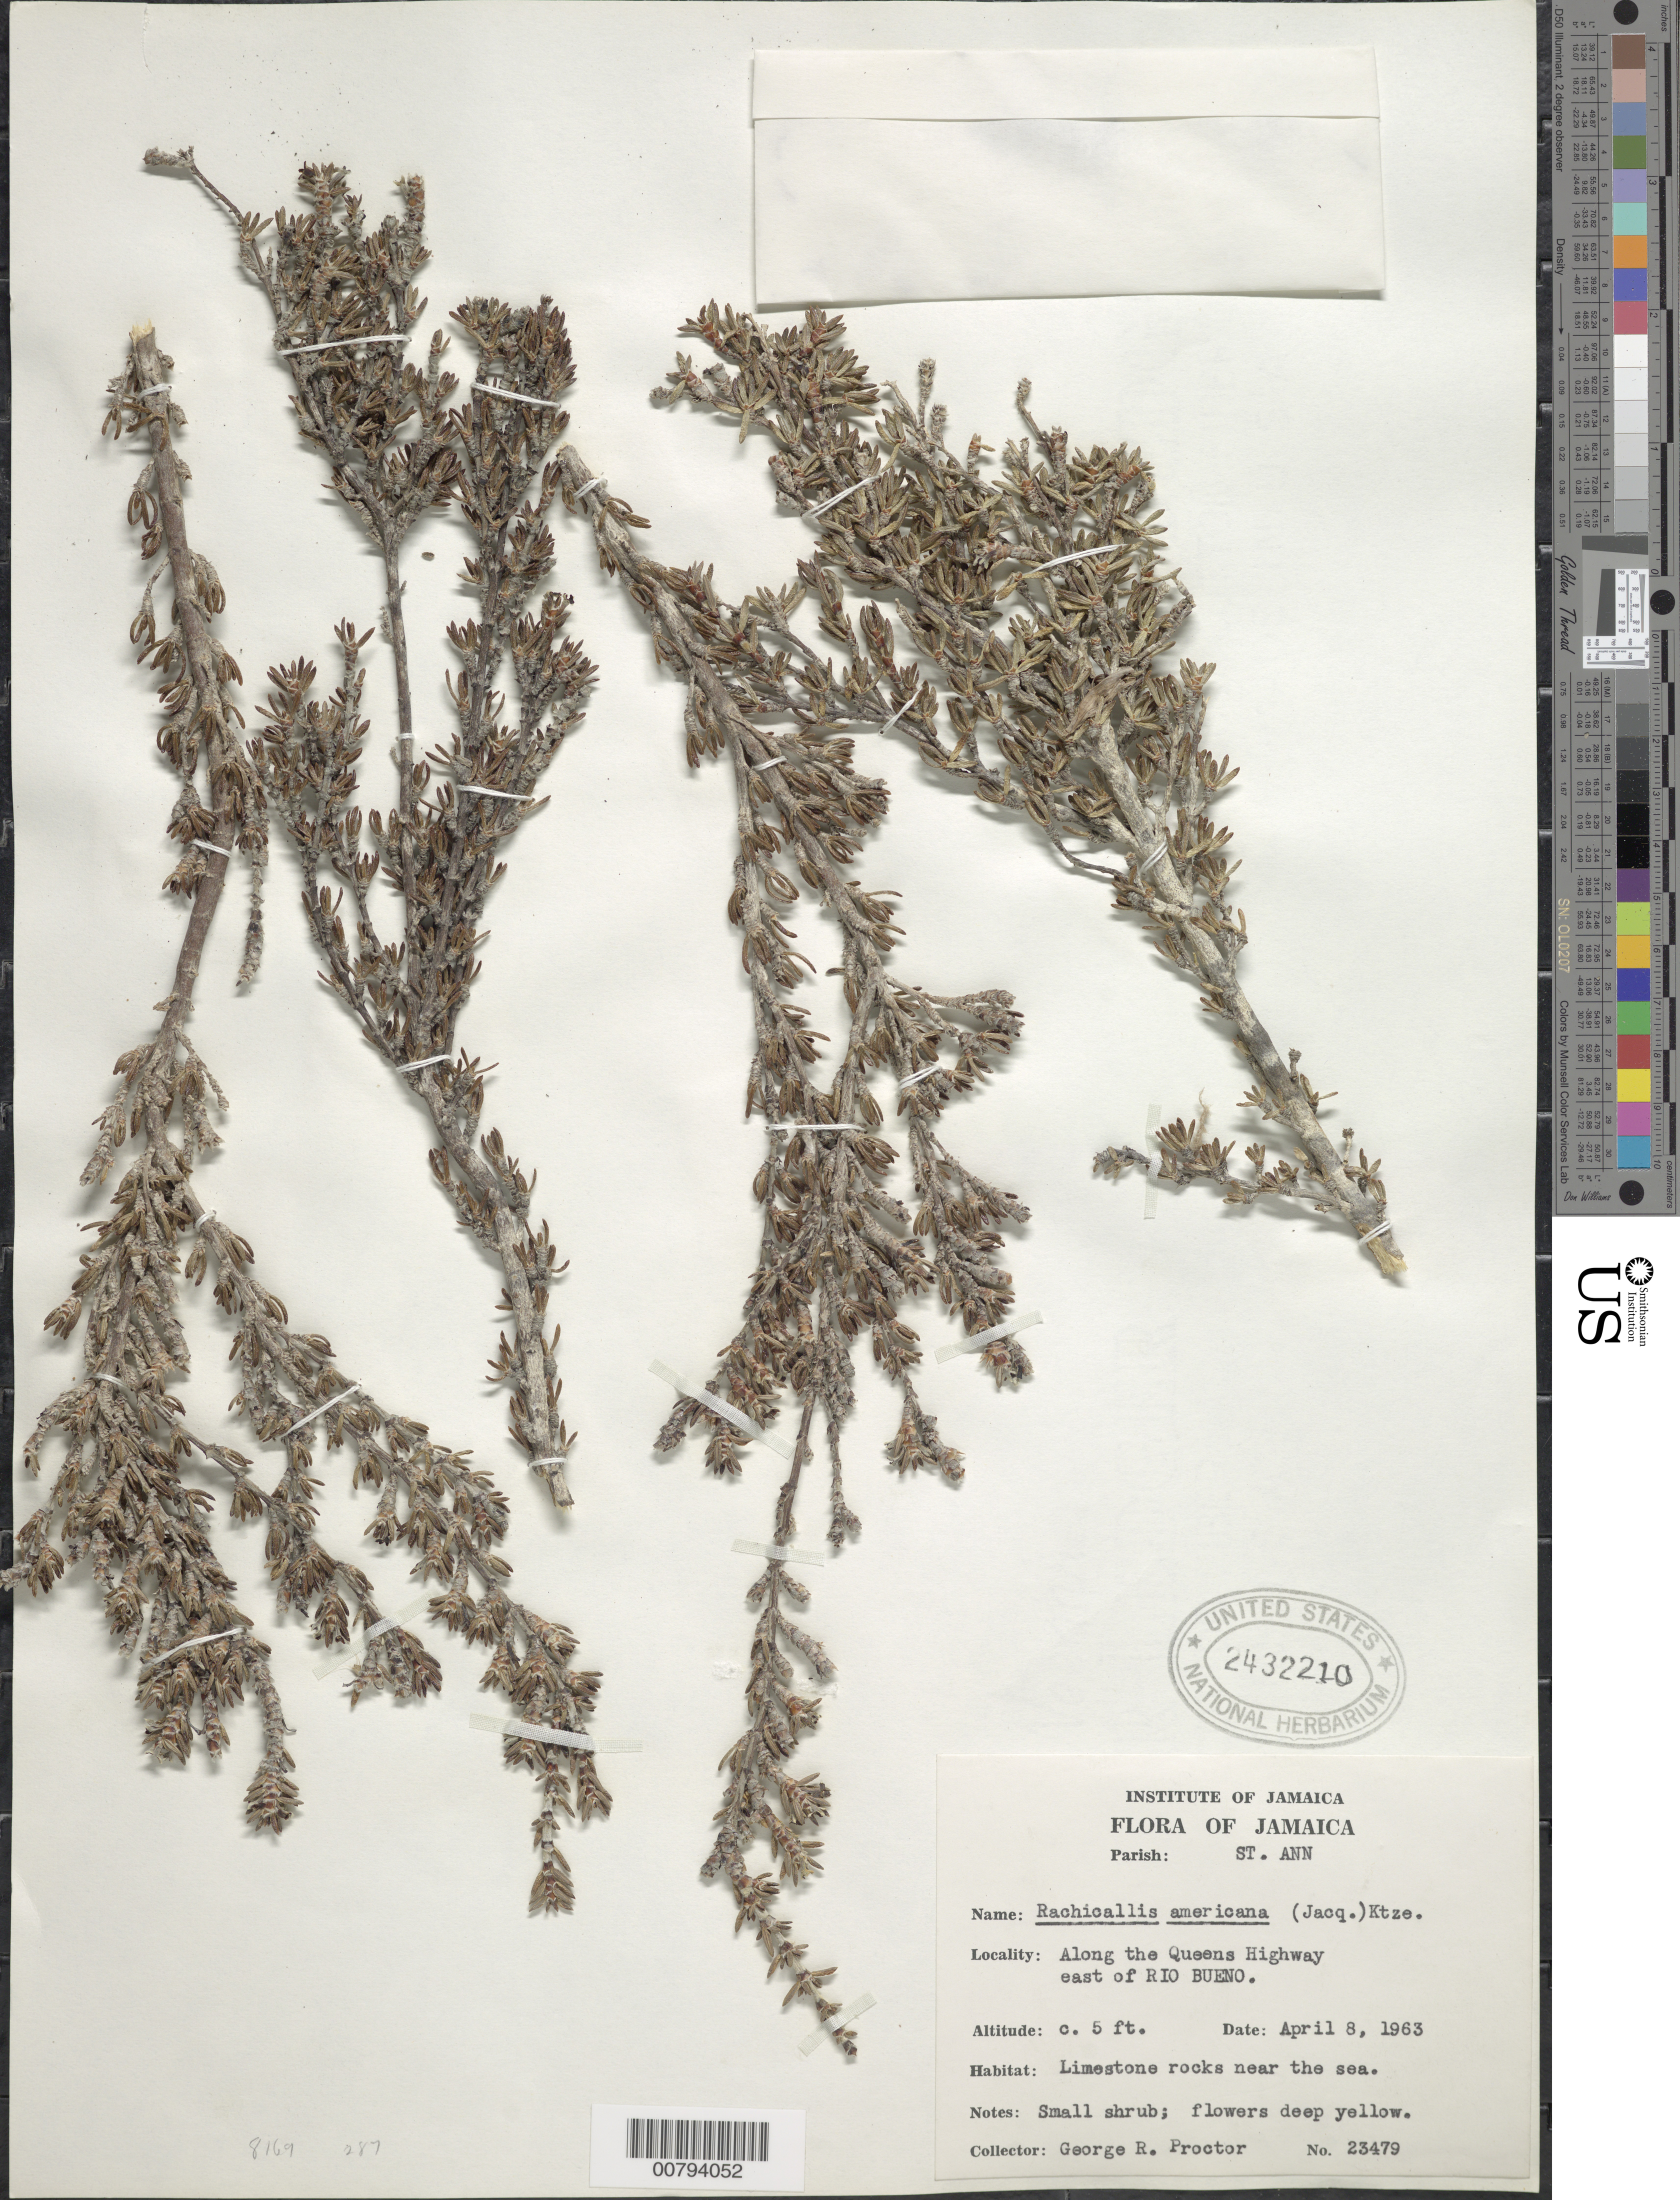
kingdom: Plantae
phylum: Tracheophyta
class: Magnoliopsida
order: Gentianales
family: Rubiaceae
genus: Rachicallis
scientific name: Rachicallis americana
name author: (Jacq.) Hitchc.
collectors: G. R. Proctor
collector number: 23479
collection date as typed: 08 Apr 1963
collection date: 1963-04-08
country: Jamaica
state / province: Saint Ann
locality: Along the Queens Highway, east of Rio Bueno. Rocks near the sea.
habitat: Limestone rocks near the sea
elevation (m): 2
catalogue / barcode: US 2432210